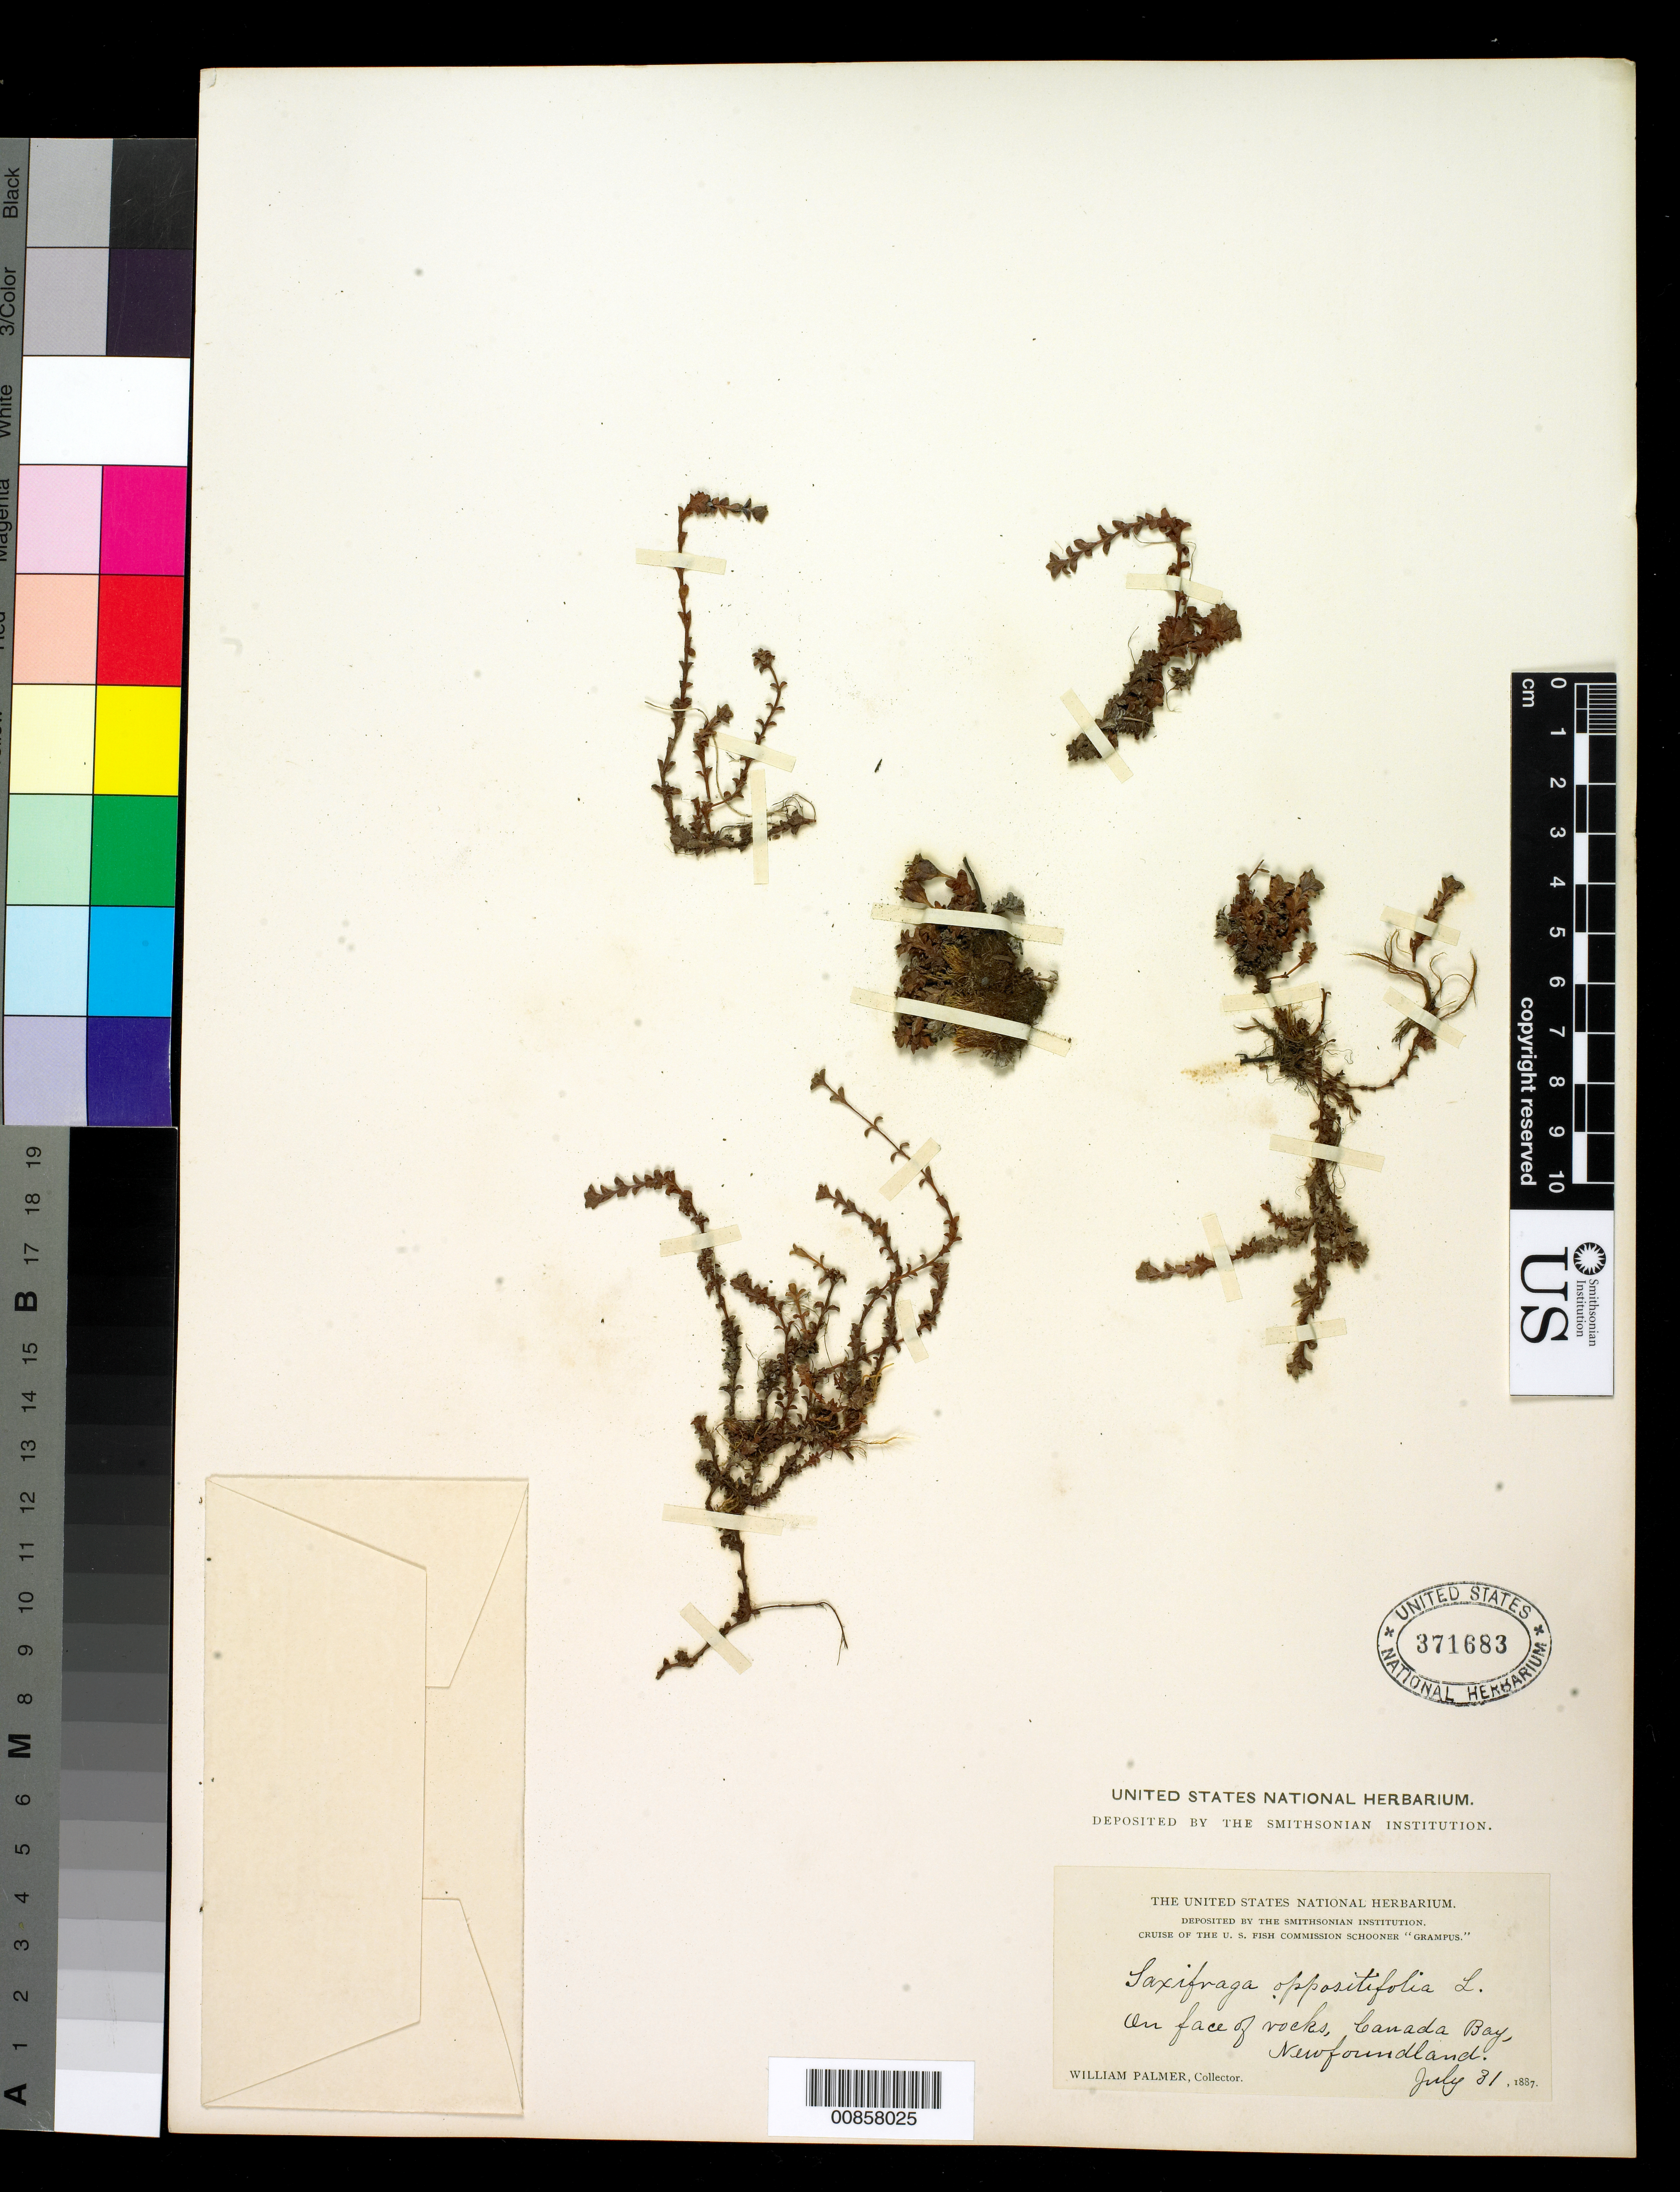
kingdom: Plantae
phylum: Tracheophyta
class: Magnoliopsida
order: Saxifragales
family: Saxifragaceae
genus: Saxifraga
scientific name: Saxifraga oppositifolia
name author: L.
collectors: W. Palmer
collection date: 1887-07-31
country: Canada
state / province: Newfoundland and Labrador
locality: On face of rocks, Canada Bay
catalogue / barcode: US 371683